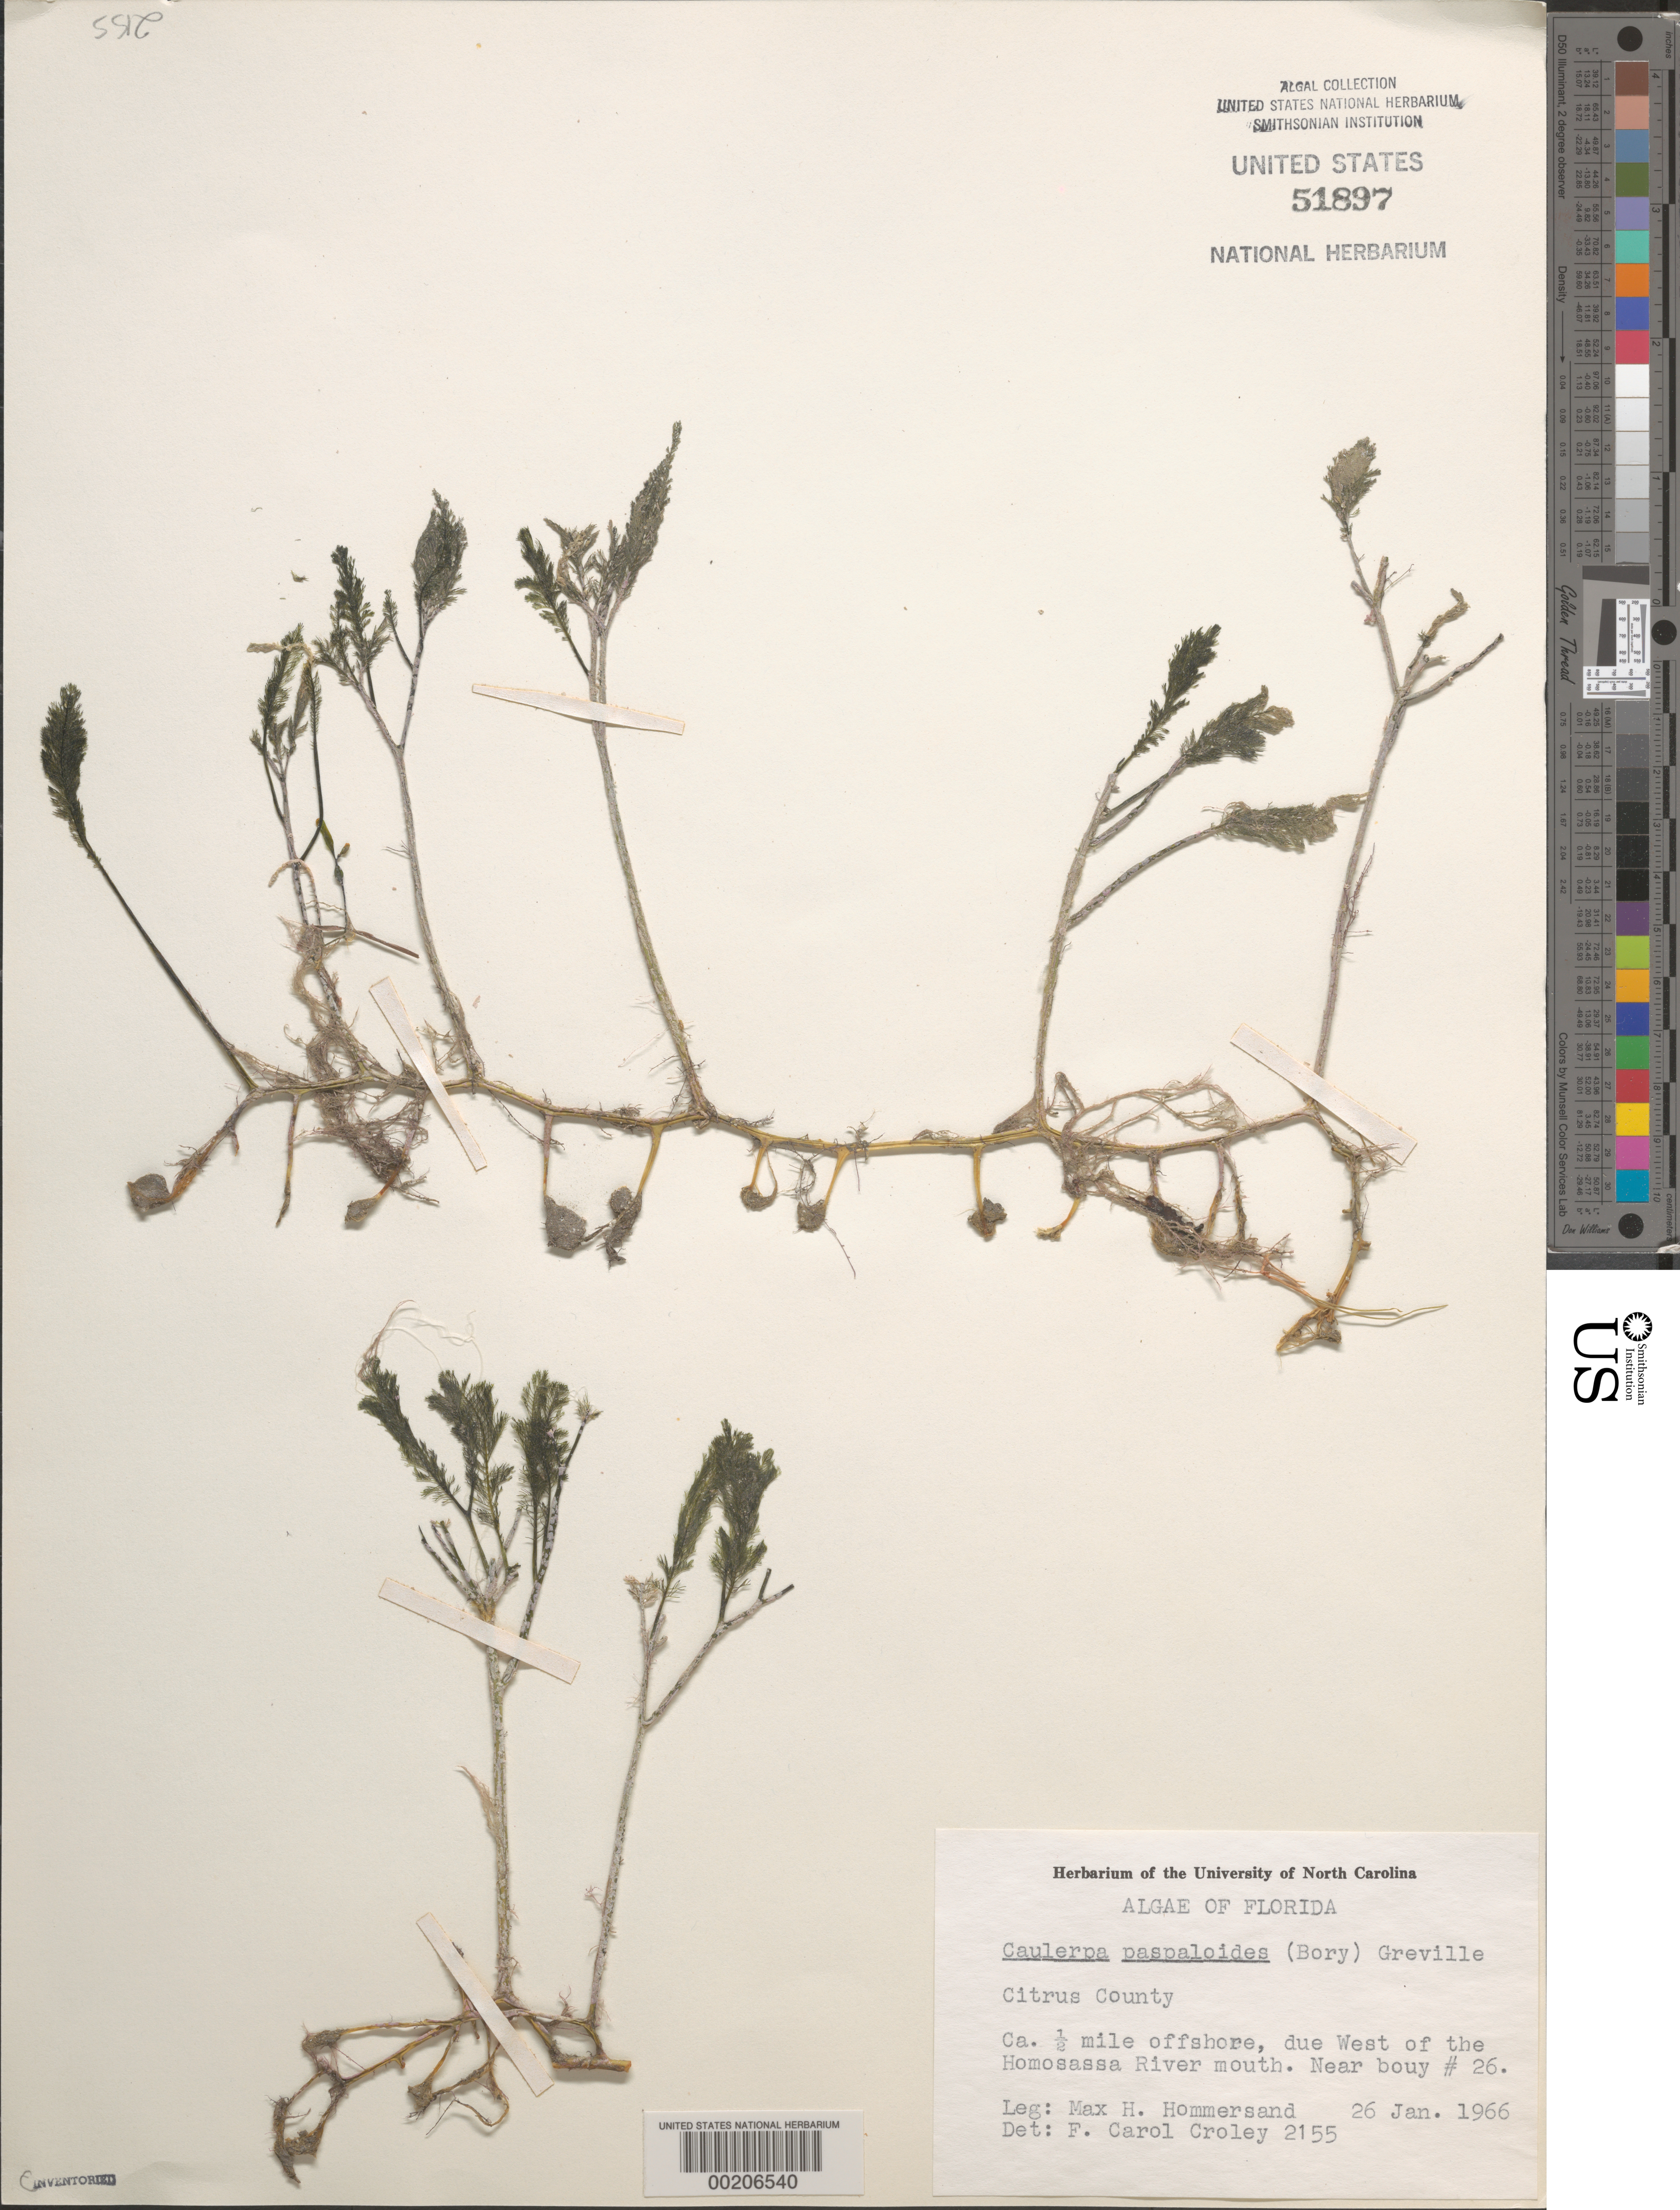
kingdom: Plantae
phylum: Chlorophyta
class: Ulvophyceae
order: Bryopsidales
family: Caulerpaceae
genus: Caulerpa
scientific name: Caulerpa paspaloides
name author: (Bory) Grev.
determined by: Croley, F. C.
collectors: M. H. Hommersand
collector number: FCC 2155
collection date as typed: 26 Jan 1966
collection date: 1966-01-26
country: United States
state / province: Florida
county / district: Citrus County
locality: West of Homosassa River mouth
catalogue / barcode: US 51897